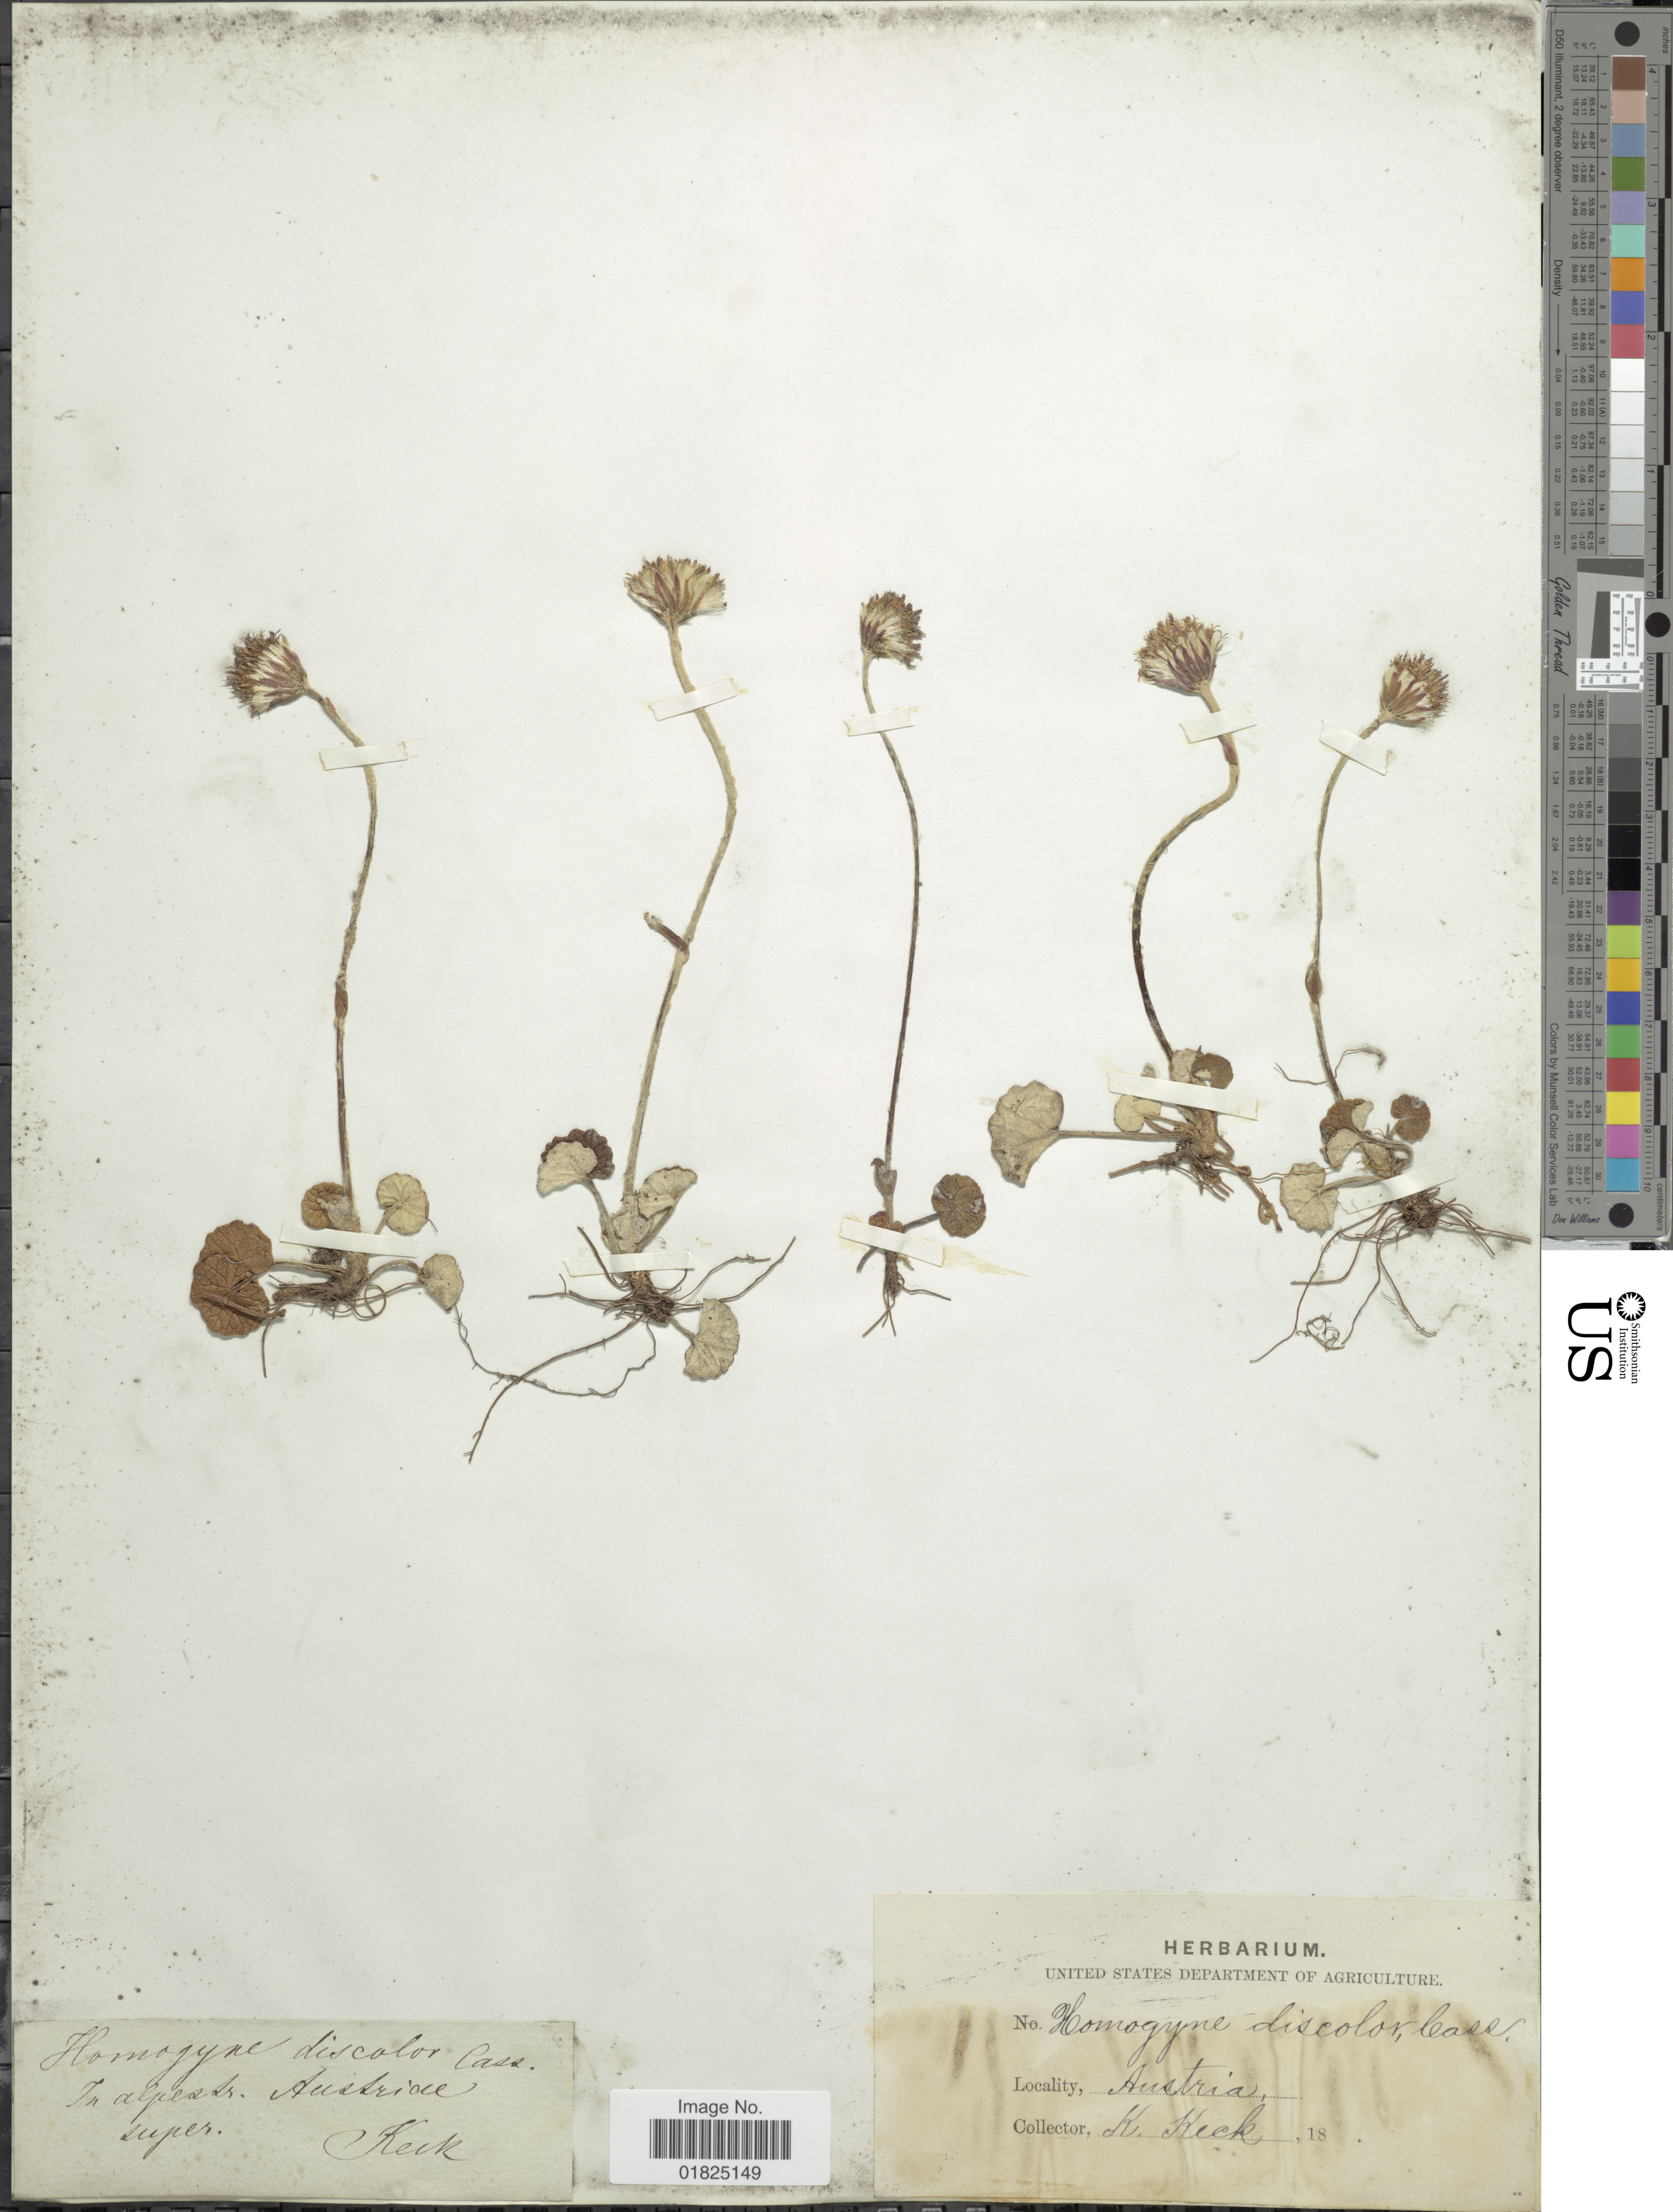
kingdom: Plantae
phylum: Tracheophyta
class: Magnoliopsida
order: Asterales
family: Asteraceae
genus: Homogyne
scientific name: Homogyne discolor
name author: (Jacquinot) Cass.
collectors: K. Keck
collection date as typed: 18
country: Austria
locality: In alpestr. Austriae super